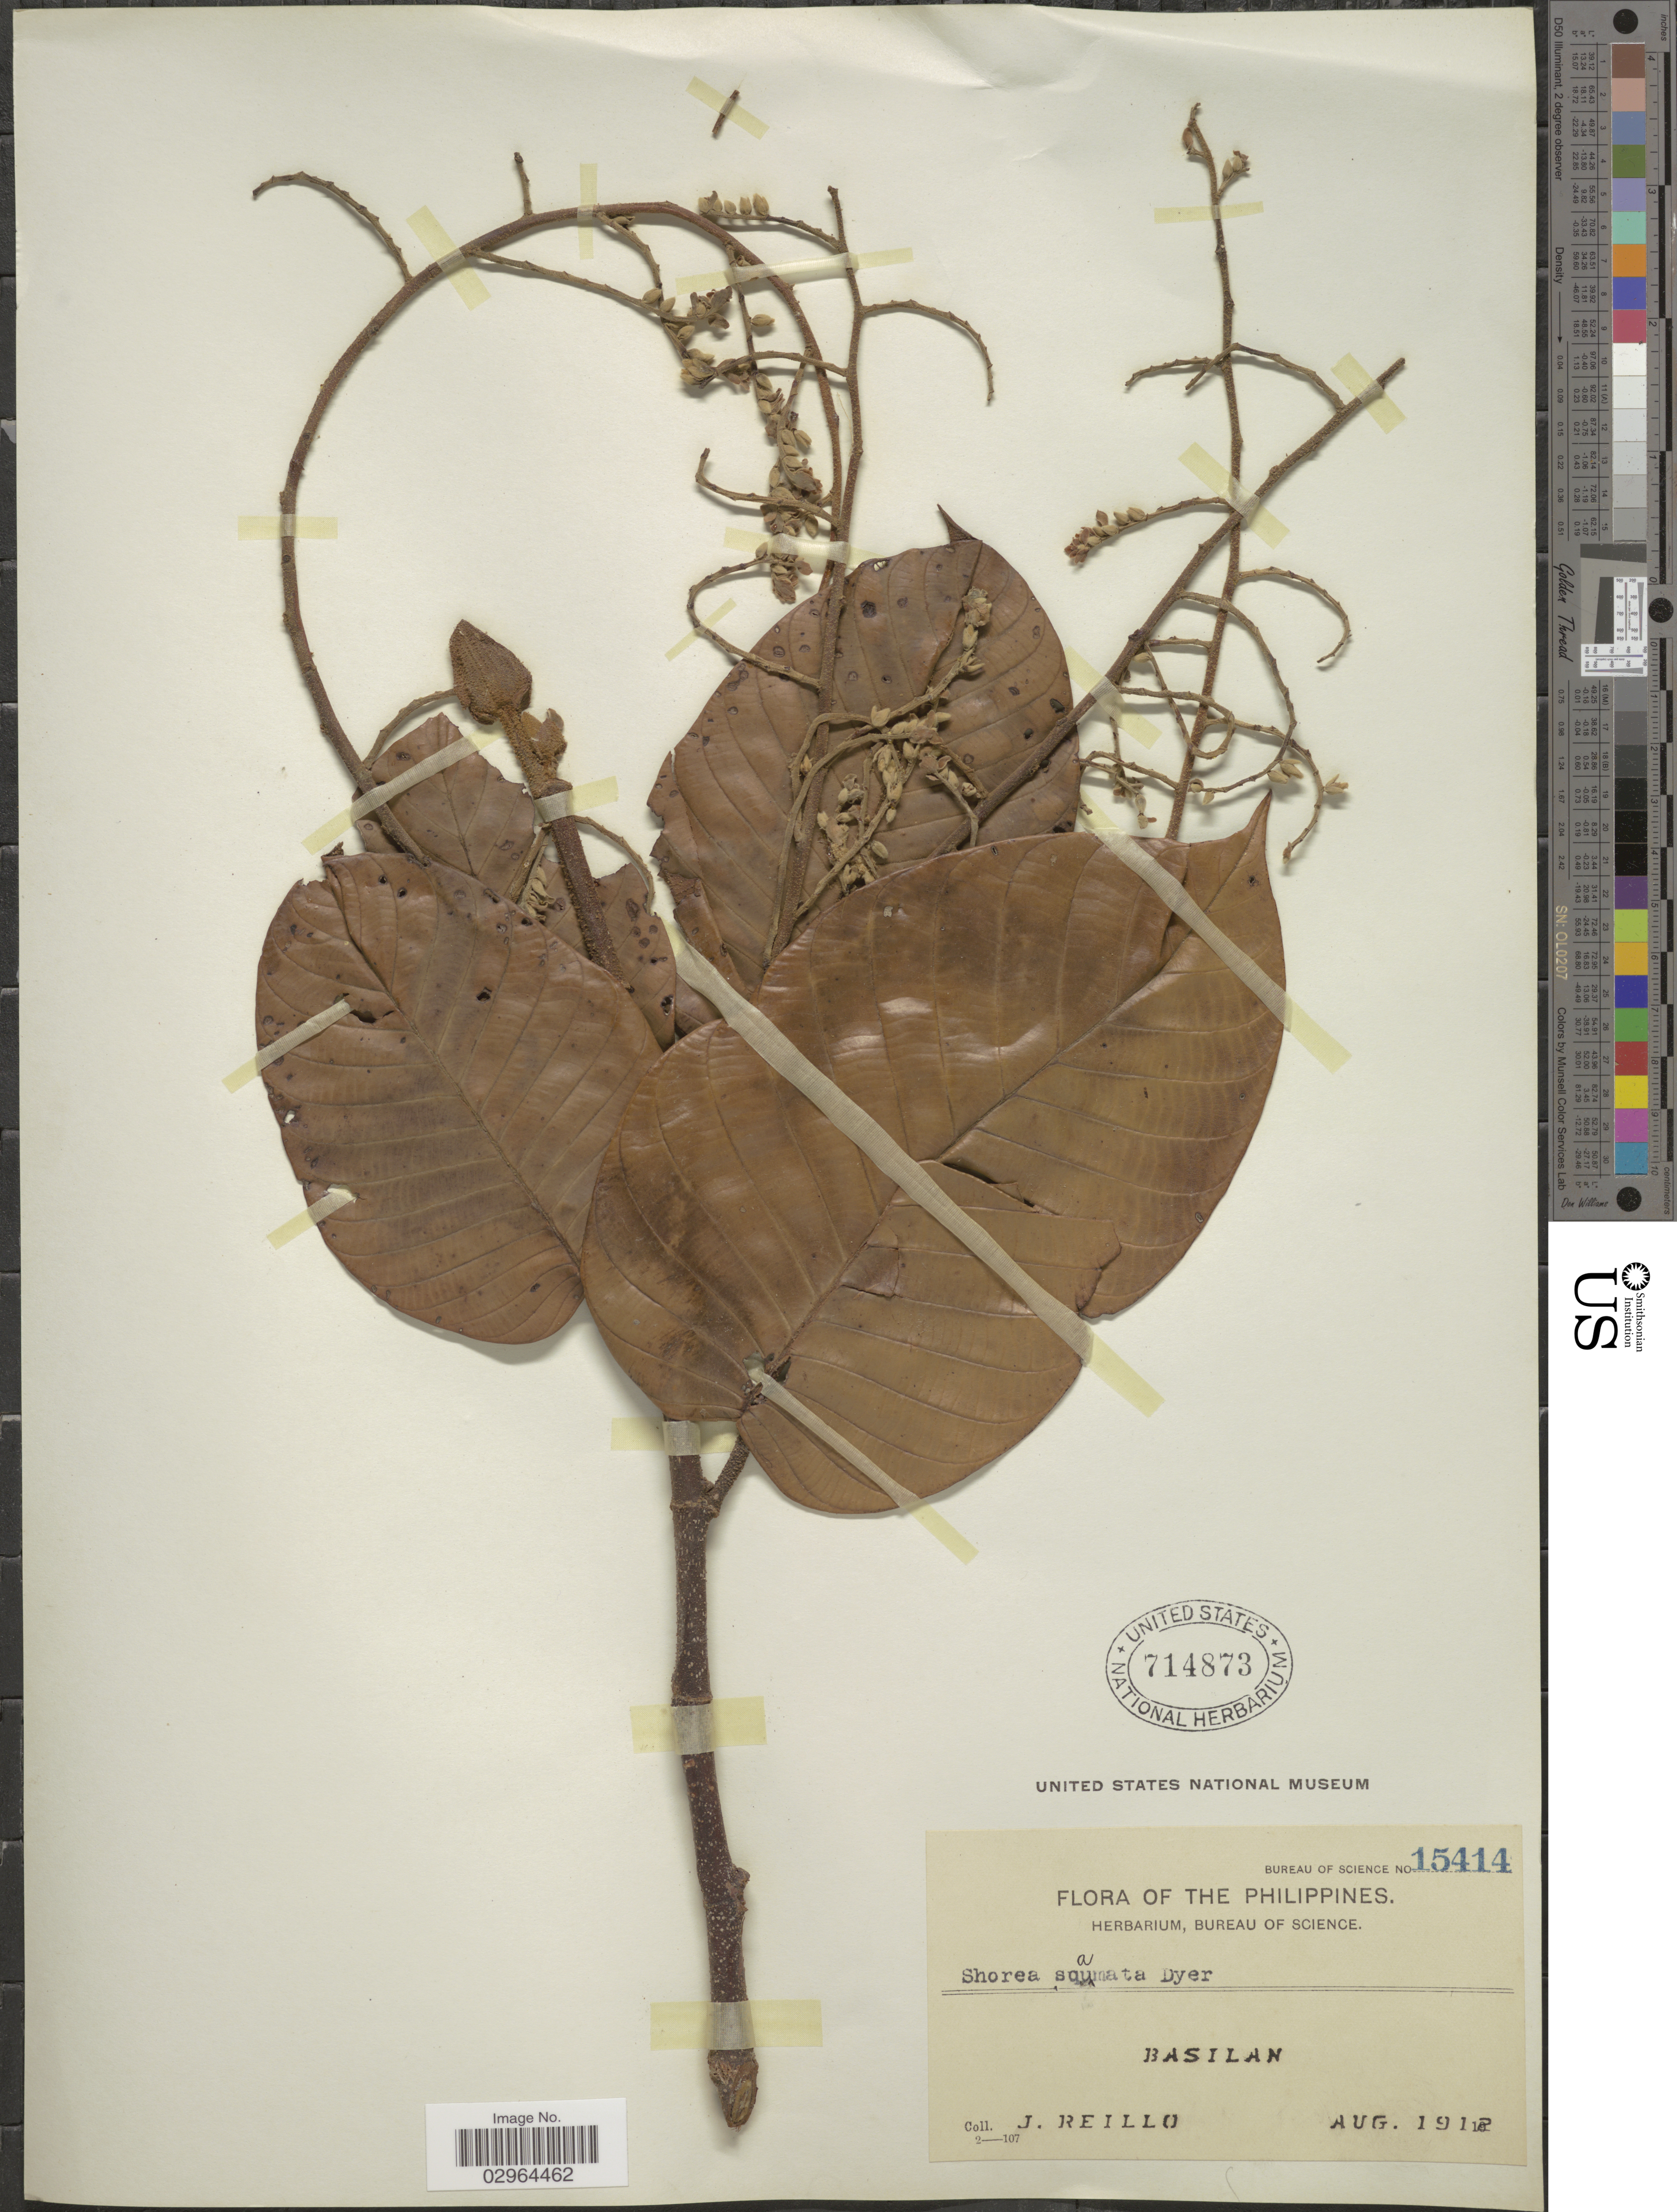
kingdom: Plantae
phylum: Tracheophyta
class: Magnoliopsida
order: Malvales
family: Dipterocarpaceae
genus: Rubroshorea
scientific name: Rubroshorea palosapis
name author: (Blanco) P.S. Ashton & J. Heck.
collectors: J. Reillo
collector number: Bureau of Science 15414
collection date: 1912-08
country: Philippines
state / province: Muslim Mindanao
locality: Basilan.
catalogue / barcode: US 714873